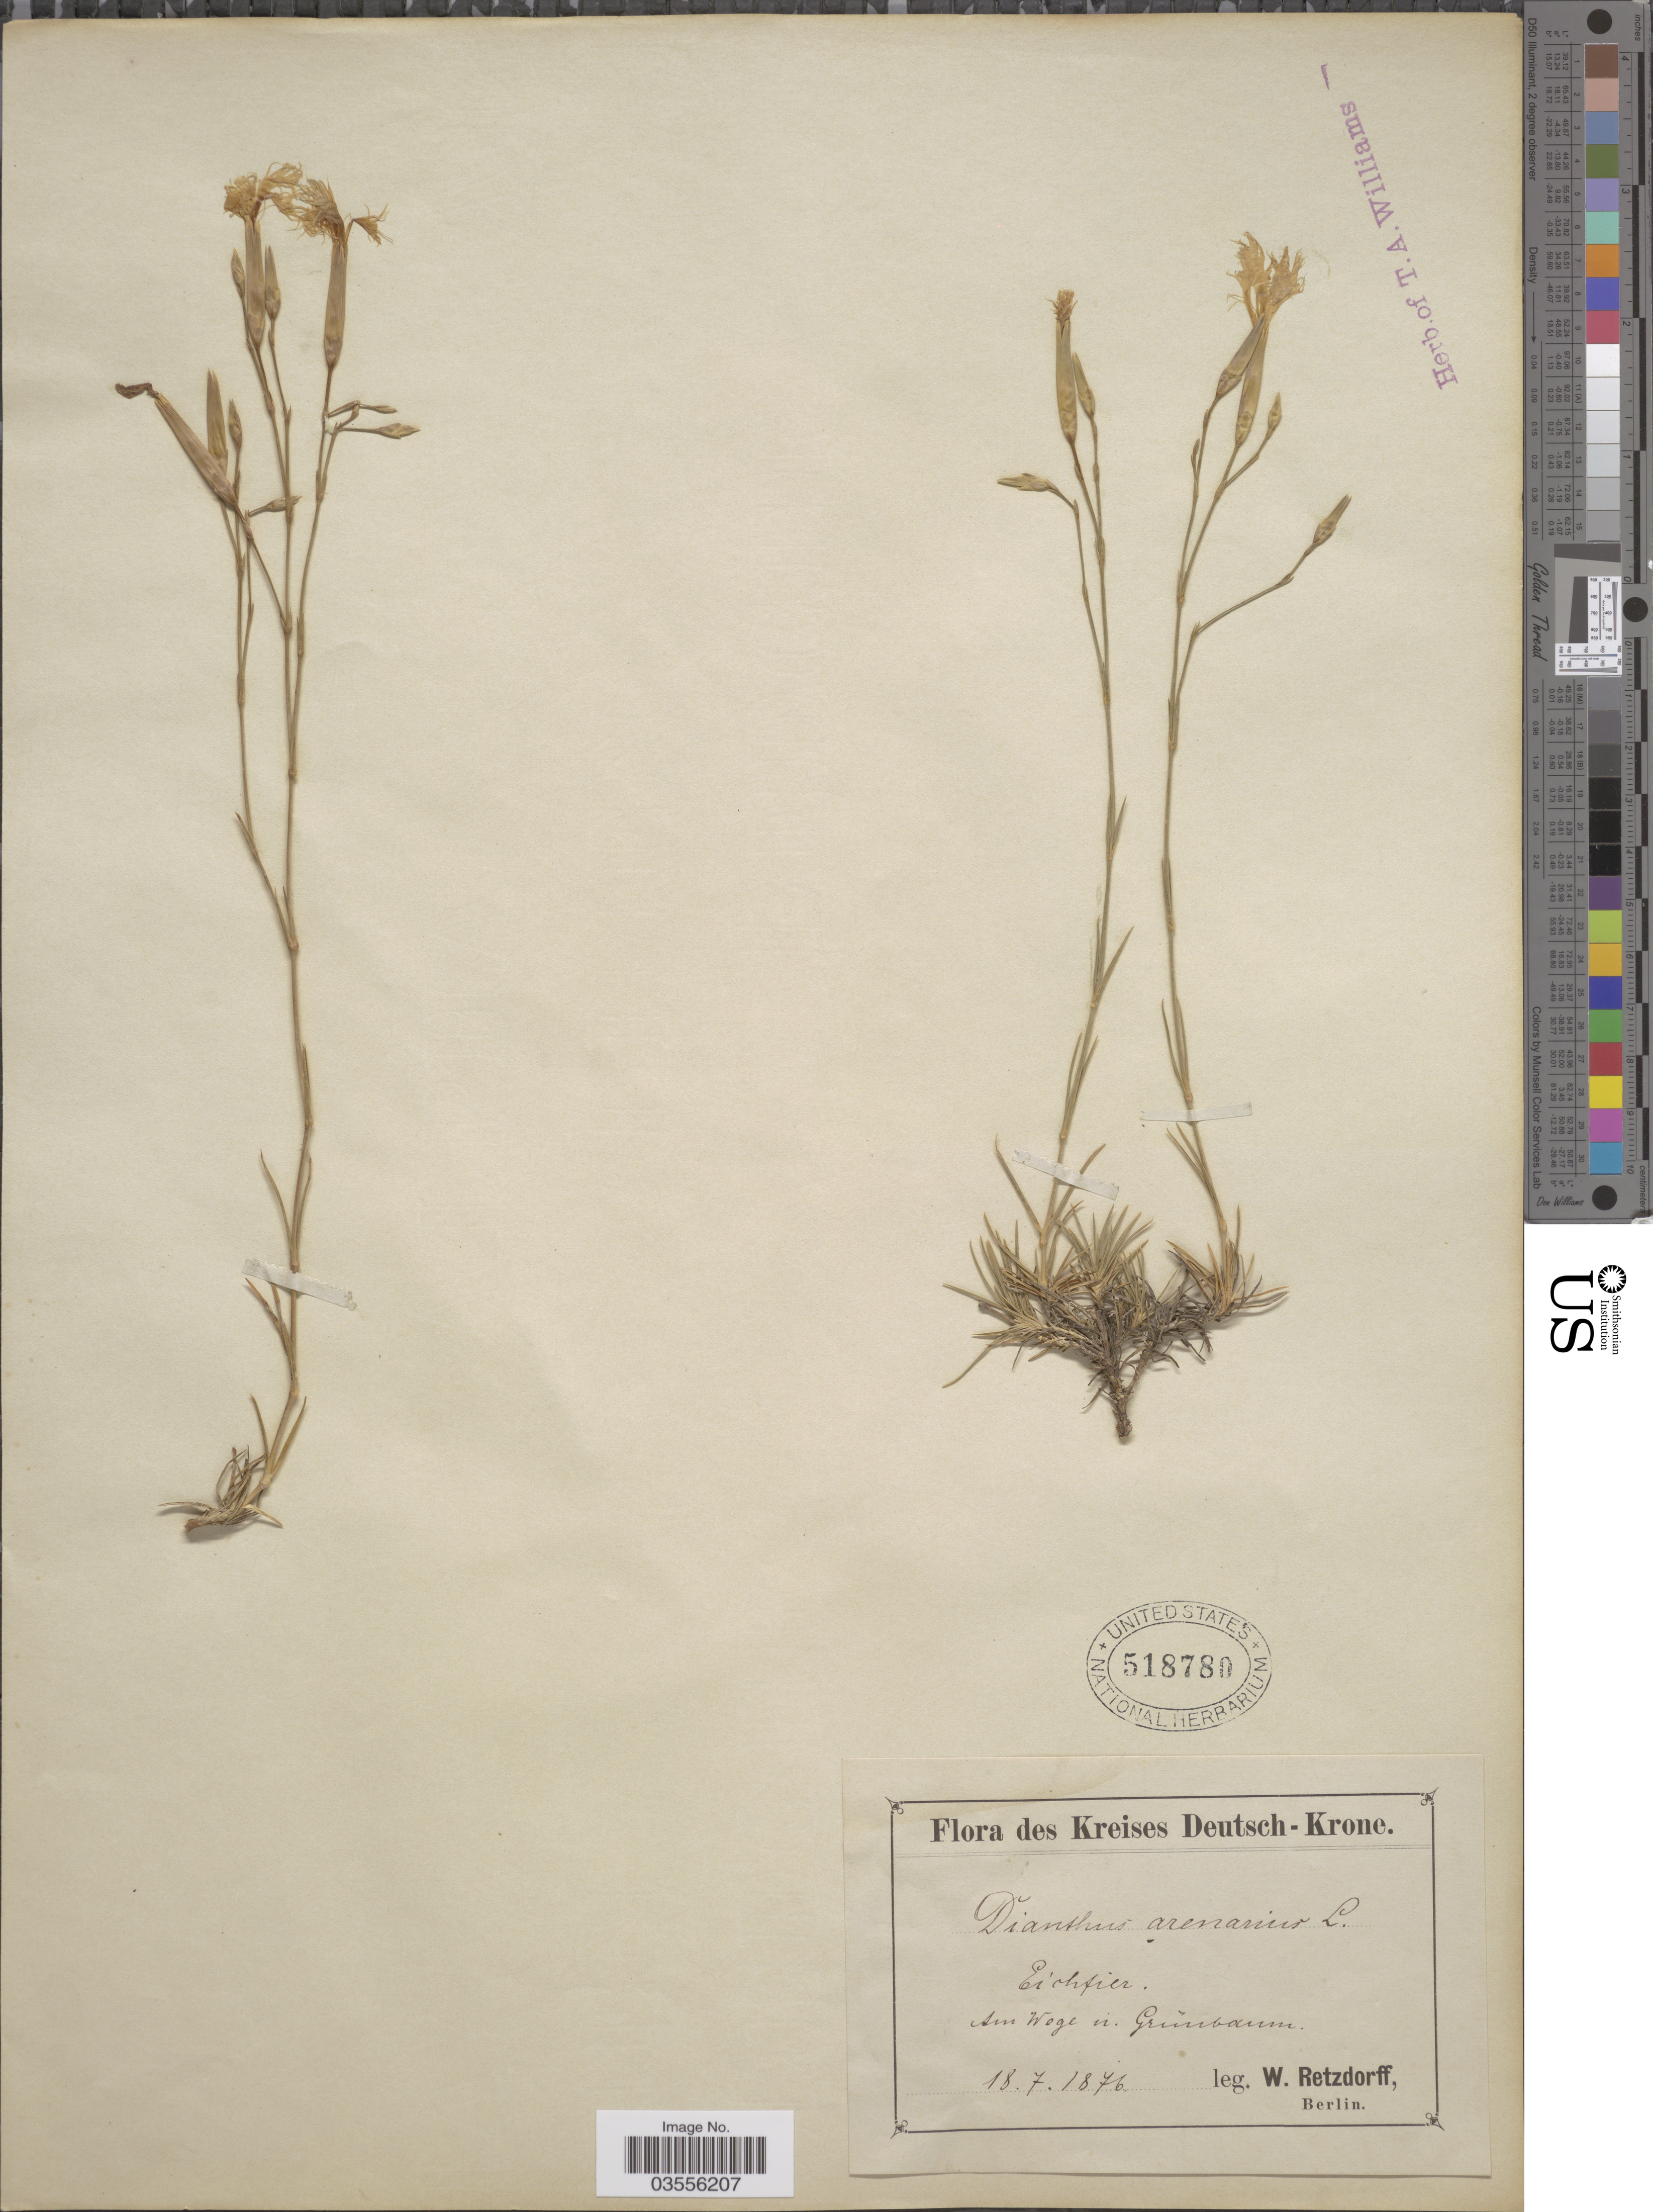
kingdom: Plantae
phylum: Tracheophyta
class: Magnoliopsida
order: Caryophyllales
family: Caryophyllaceae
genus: Dianthus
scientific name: Dianthus arenarius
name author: L.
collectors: W. Retzdorff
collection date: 1876-07-18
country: Germany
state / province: Berlin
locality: Kreises Deutsch-Krone. Eichfier am wege n. Grunbaum.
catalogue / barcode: US 518780